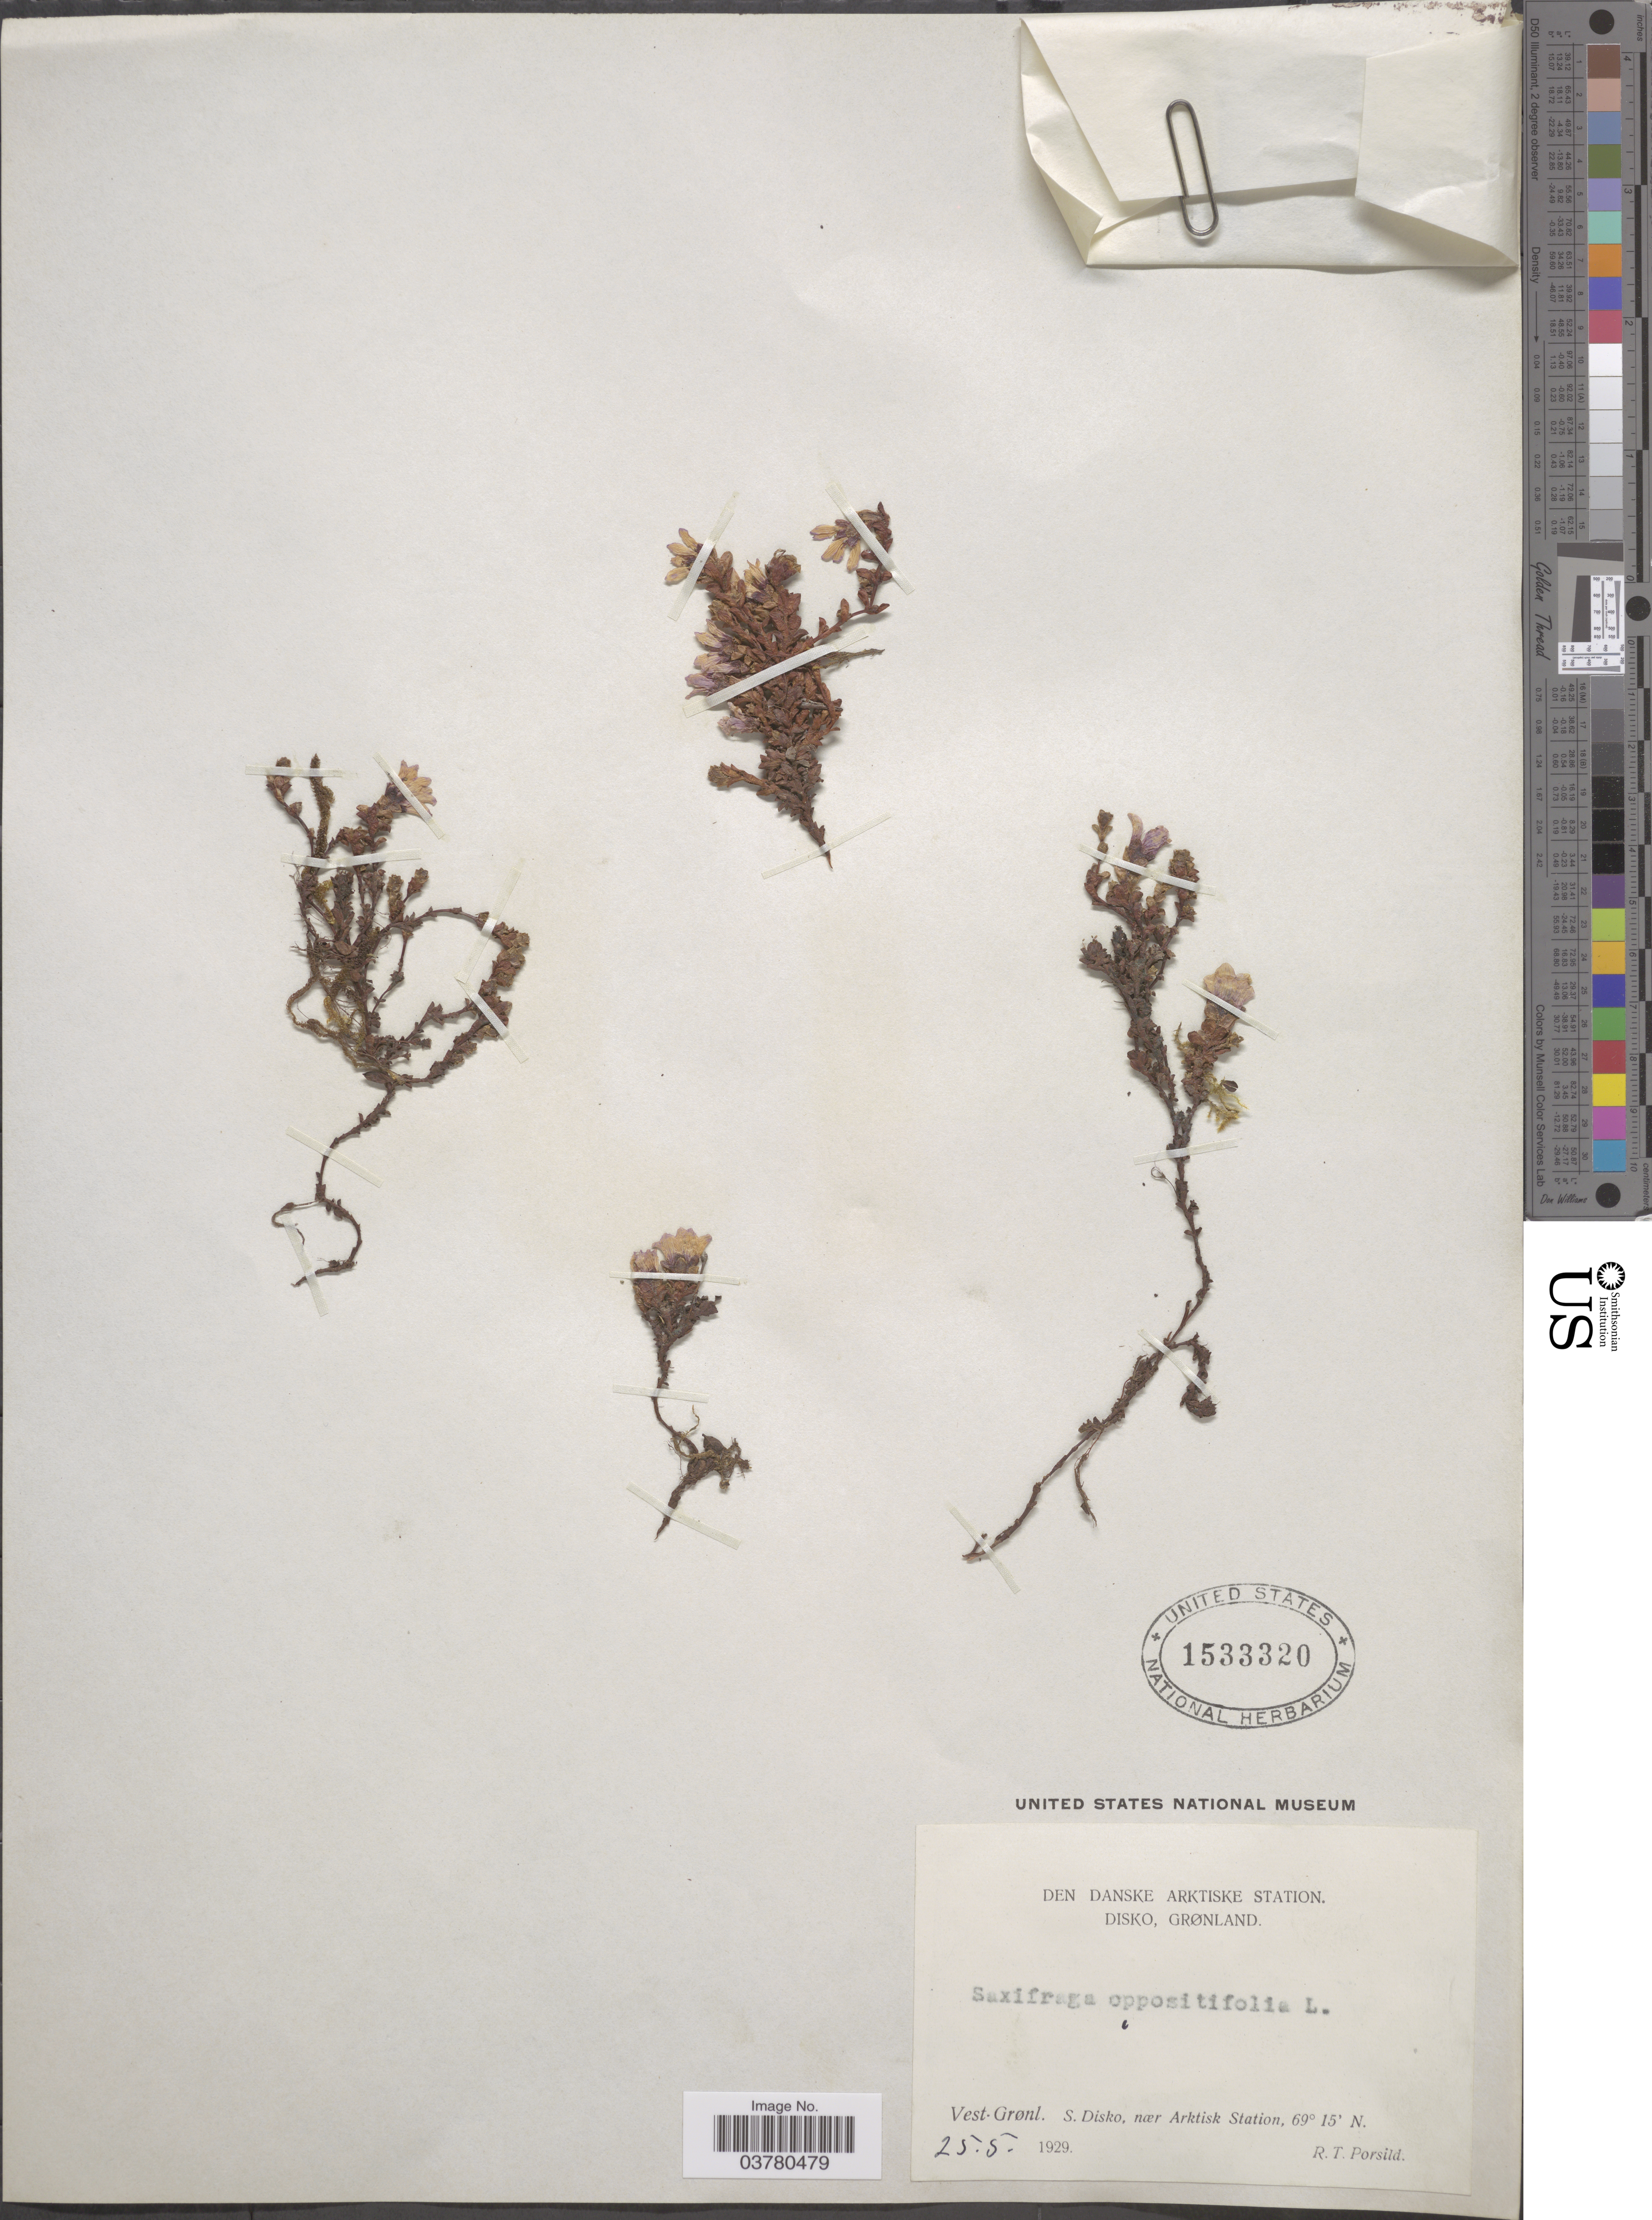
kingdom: Plantae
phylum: Tracheophyta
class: Magnoliopsida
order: Saxifragales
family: Saxifragaceae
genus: Saxifraga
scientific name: Saxifraga oppositifolia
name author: L.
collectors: R. T. Porsild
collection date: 1929-05-25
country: Greenland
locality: Den Danske Arktiske Station. Disko, Grønland. Vest-Grønl. S. Disko, nær Arktisk Station.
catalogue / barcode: US 1533320